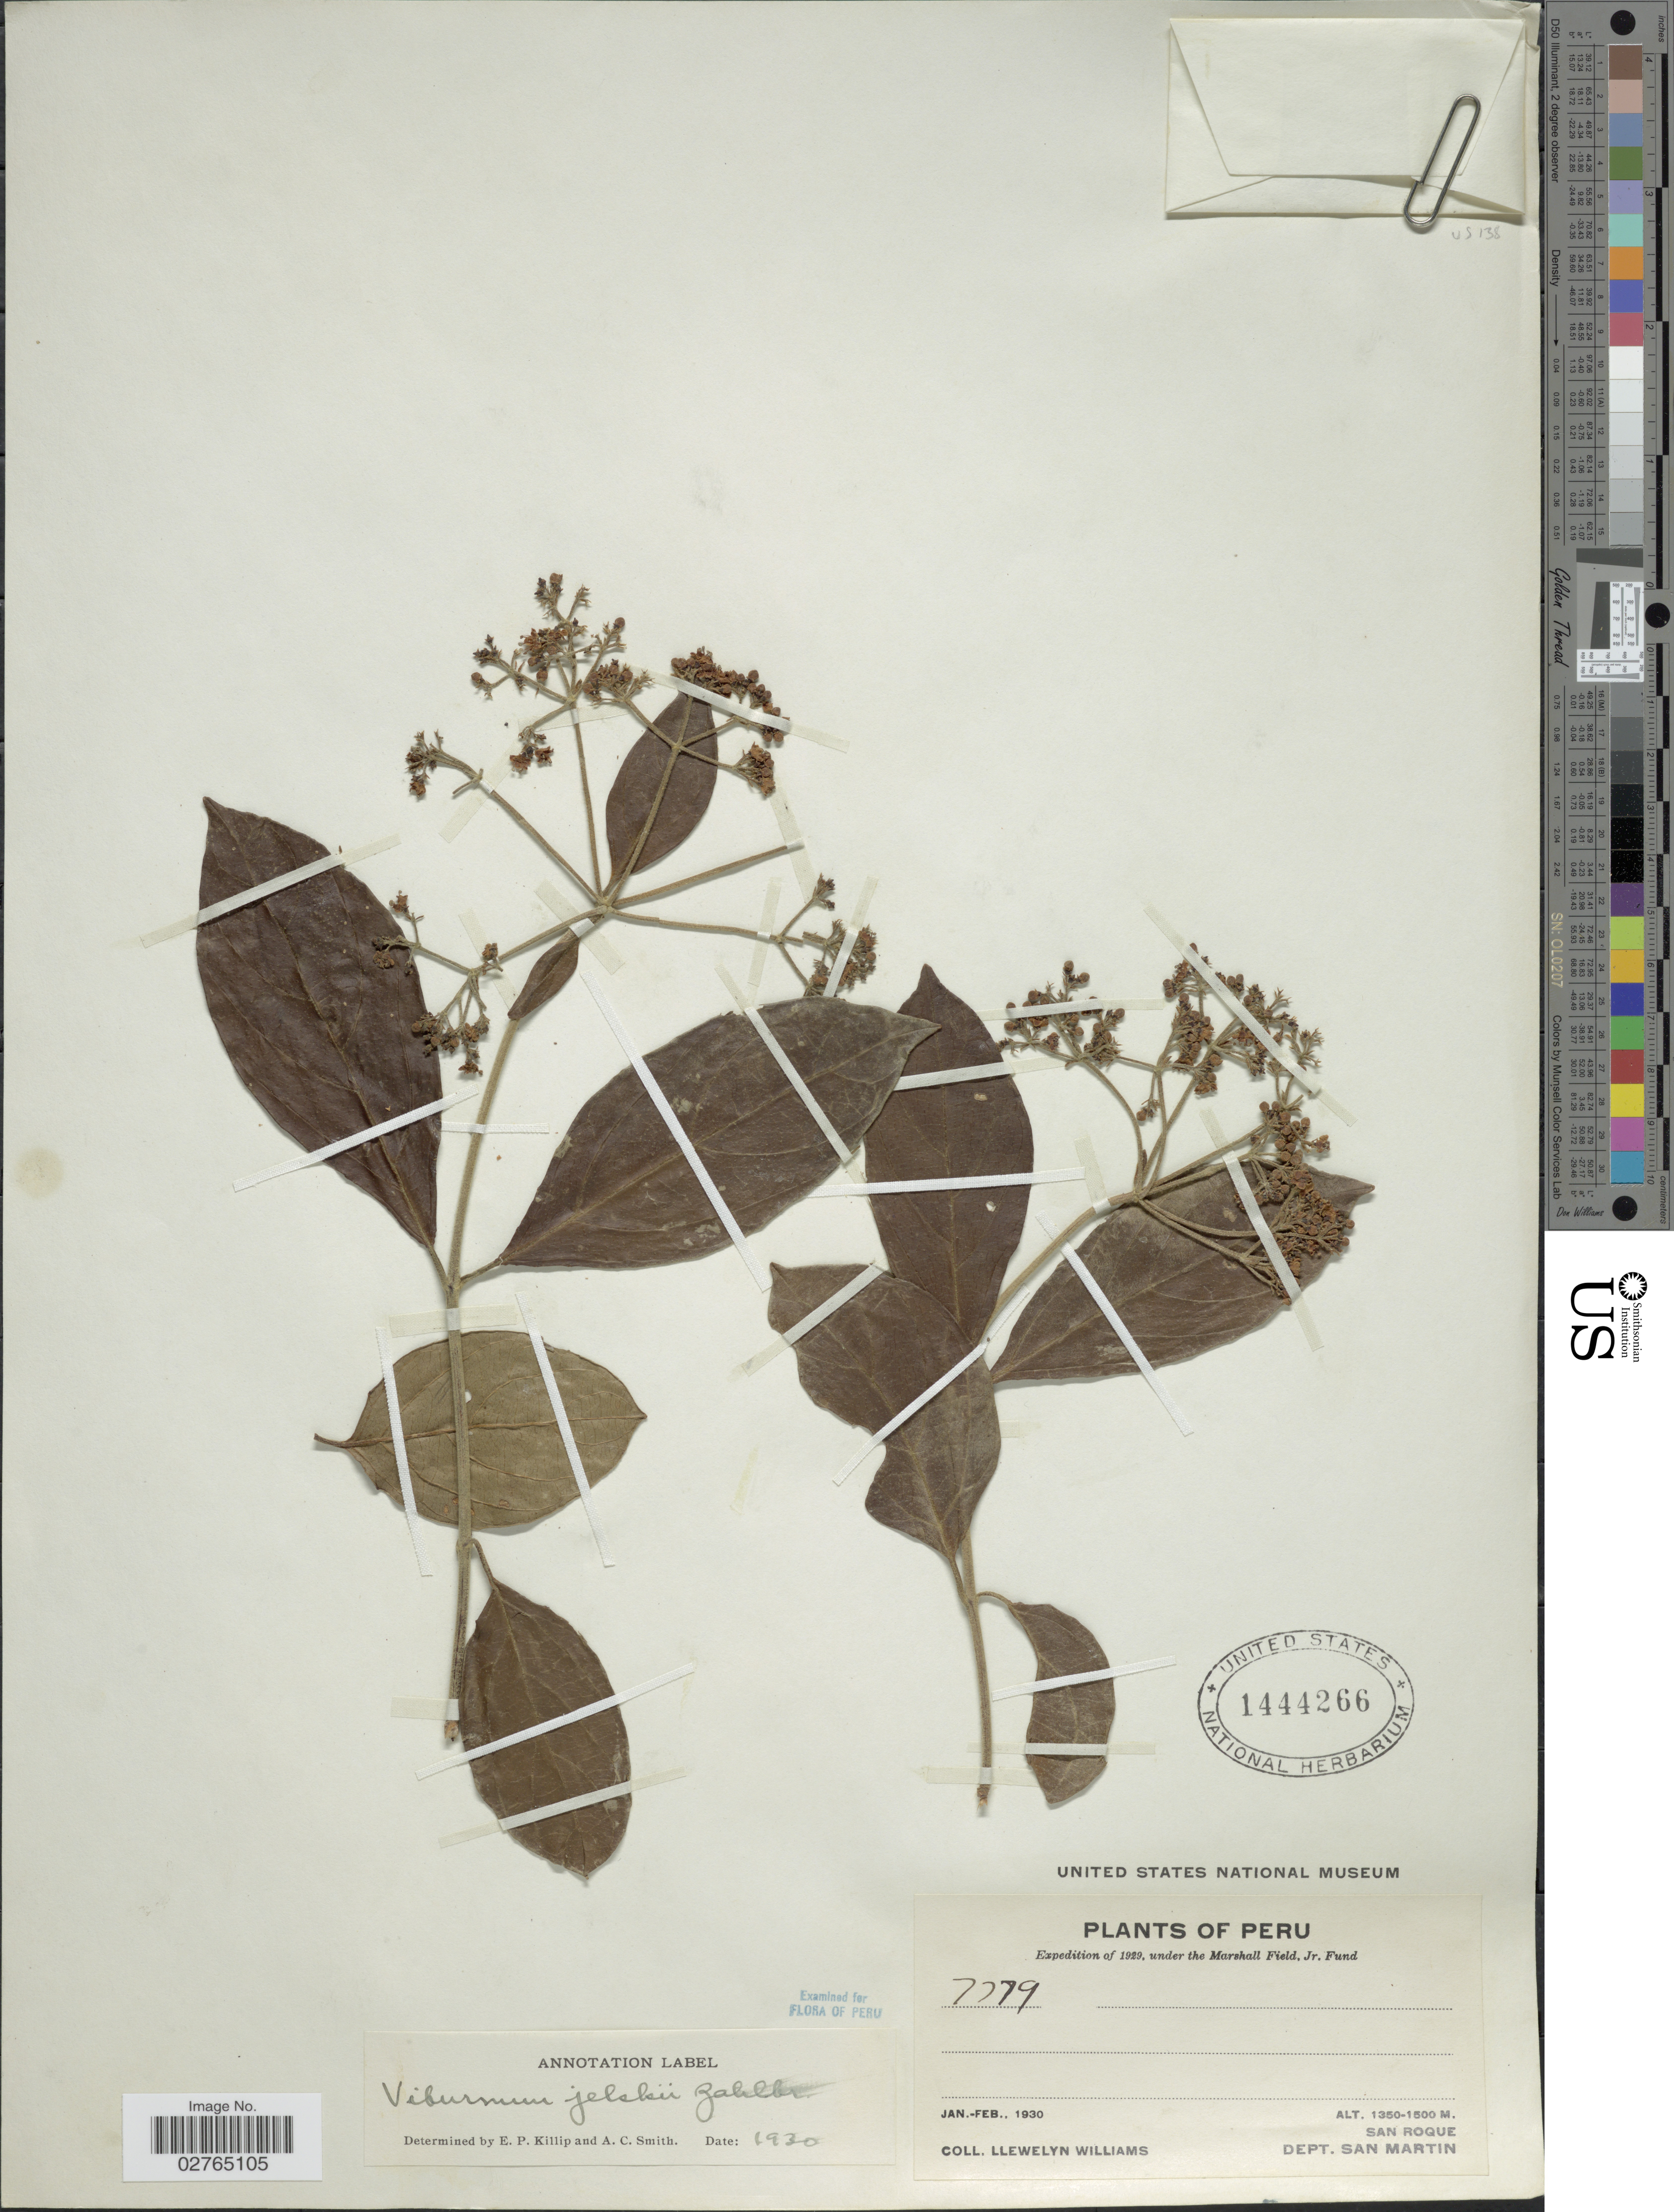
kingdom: Plantae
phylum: Tracheophyta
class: Magnoliopsida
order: Dipsacales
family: Viburnaceae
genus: Viburnum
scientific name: Viburnum jelskii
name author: Zahlbr.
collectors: Ll. Williams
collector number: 7779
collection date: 1930-01/1930-02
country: Peru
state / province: San Martín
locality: San Roque. Dept. San Martin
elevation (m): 1350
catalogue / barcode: US 1444266